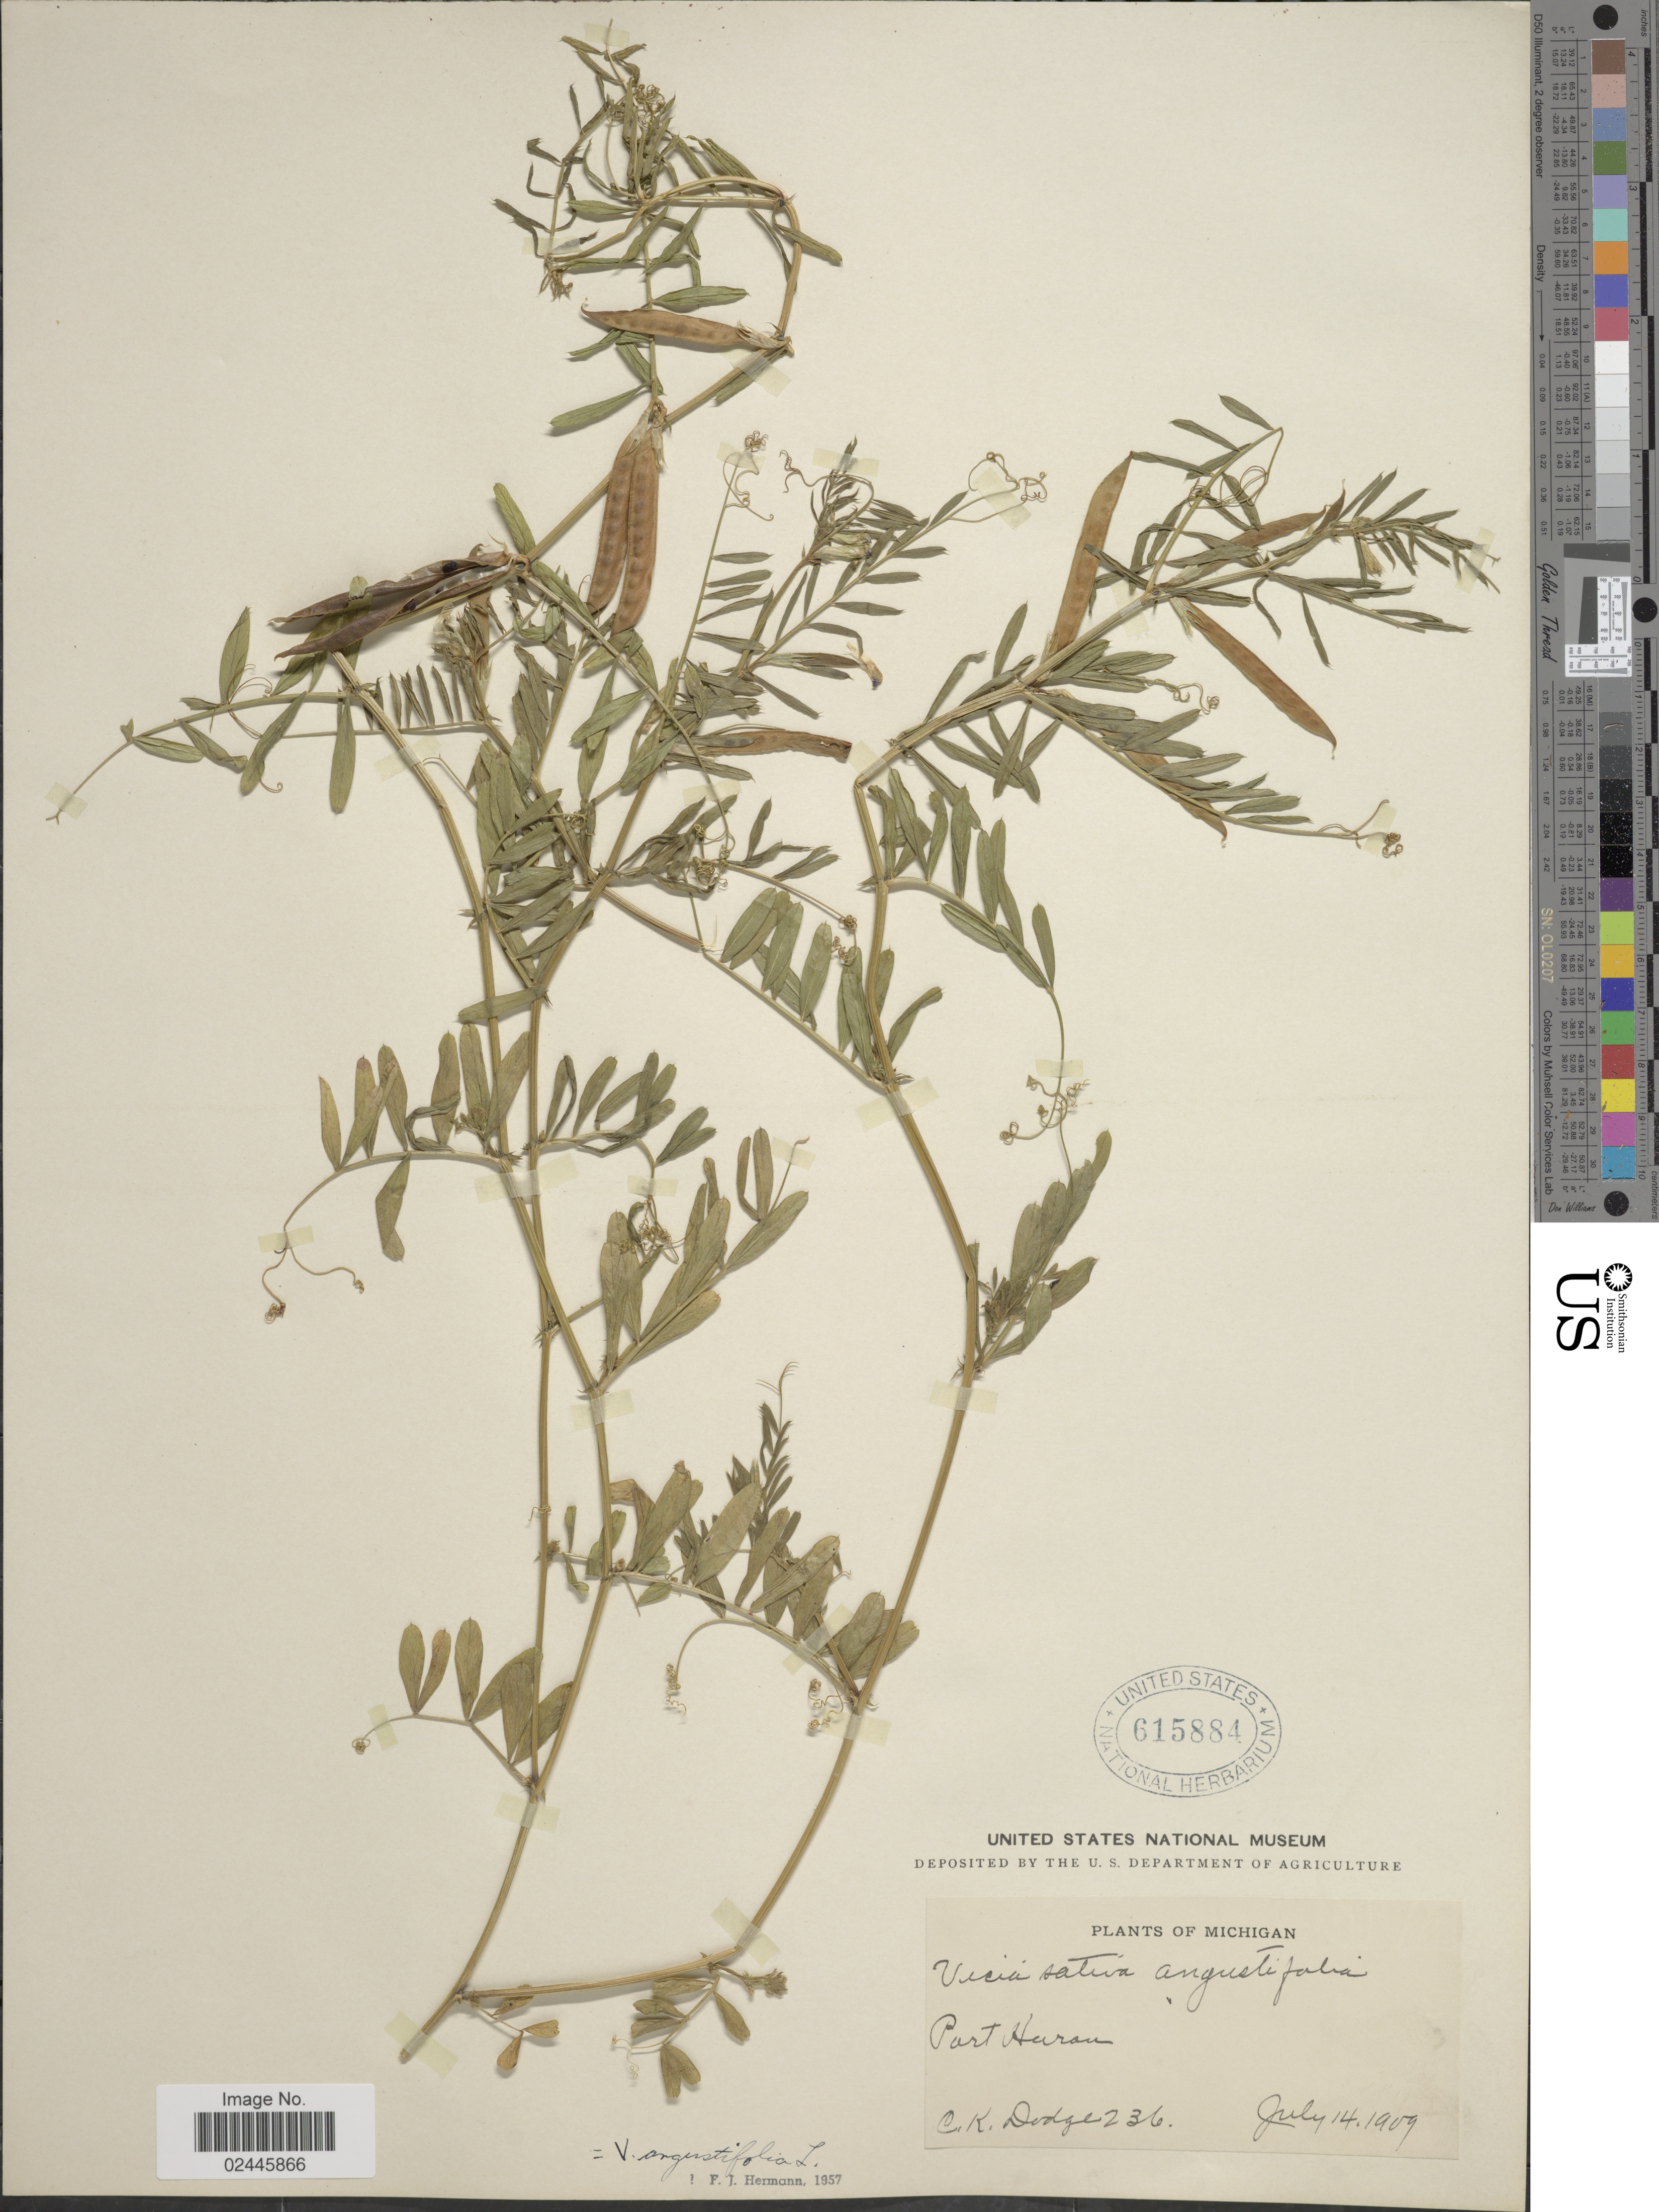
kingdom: Plantae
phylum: Tracheophyta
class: Magnoliopsida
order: Fabales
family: Fabaceae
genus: Vicia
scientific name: Vicia angustifolia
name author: L.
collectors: C. Dodge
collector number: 236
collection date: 1909-07-14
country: United States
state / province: Michigan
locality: Michigan, Port Huron.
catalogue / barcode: US 615884